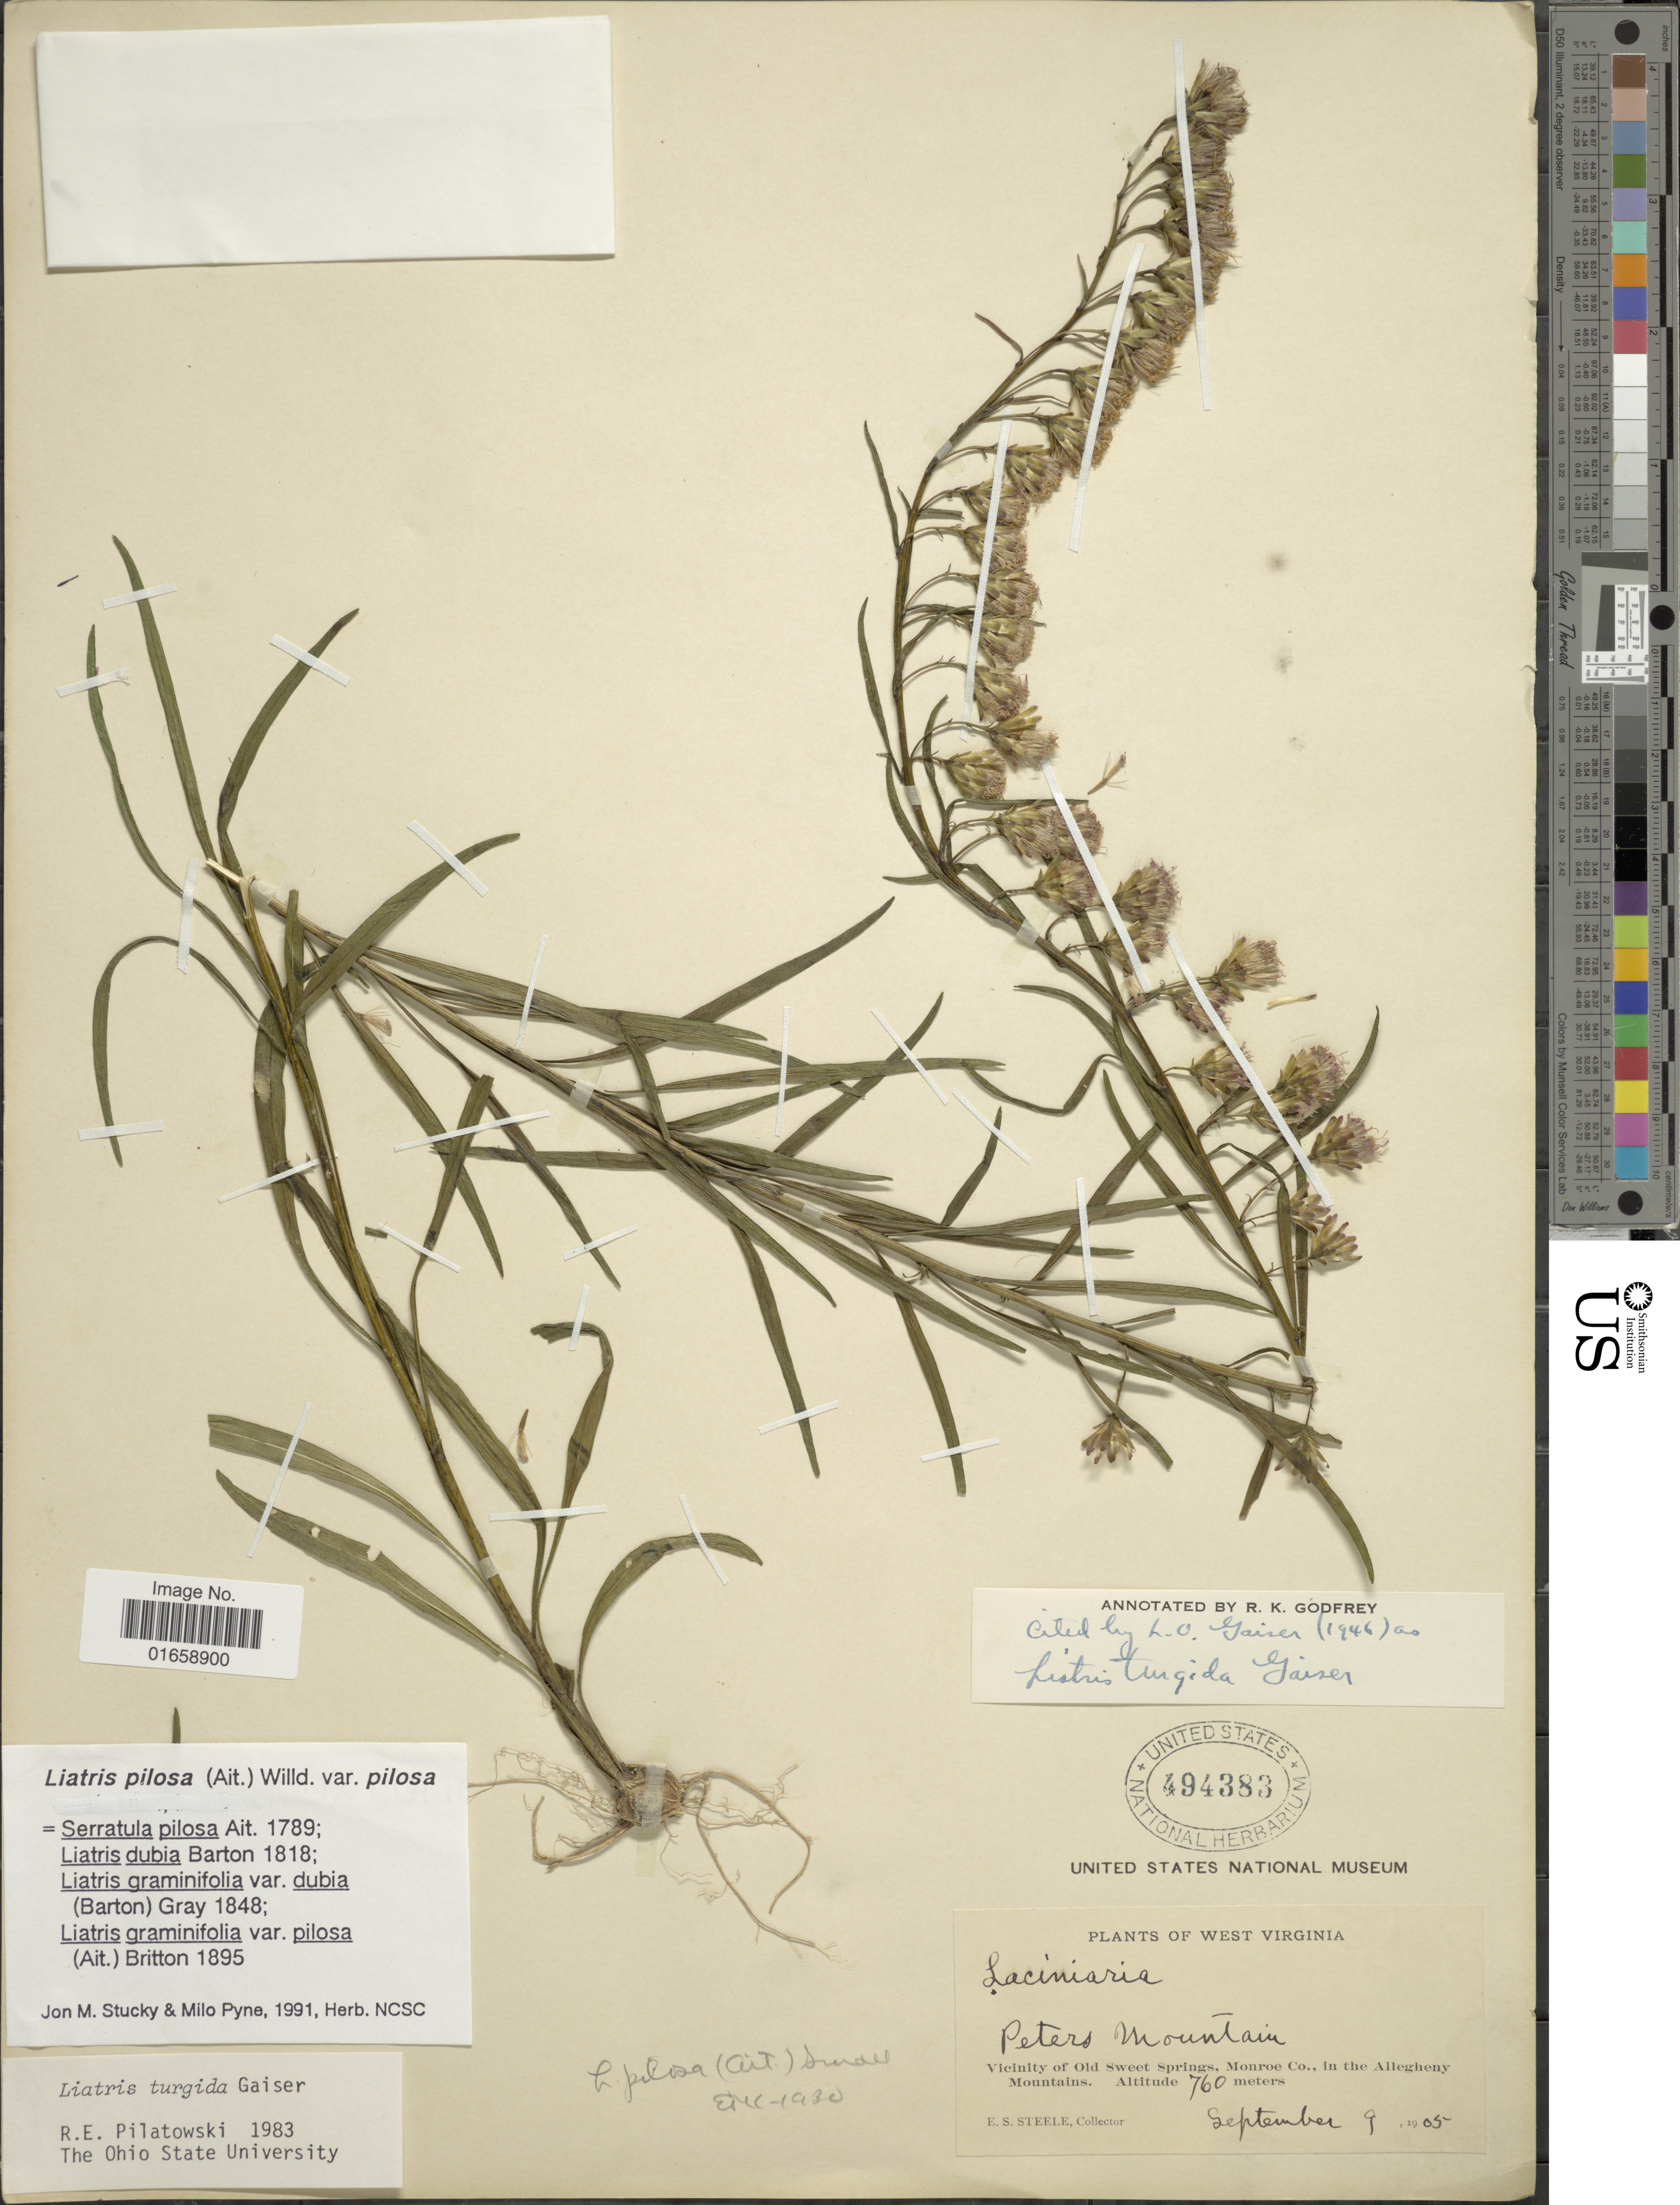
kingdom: Plantae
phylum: Tracheophyta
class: Magnoliopsida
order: Asterales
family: Asteraceae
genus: Liatris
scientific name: Liatris pilosa var. pilosa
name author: (Aiton) Willd.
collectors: E. Steele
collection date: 1905-09-09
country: United States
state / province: West Virginia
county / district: Monroe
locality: Peters Mountain, Vicinity of Old Sweet Springs, Monroe Co., in the Allegheny Mountains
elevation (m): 760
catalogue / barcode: US 494383